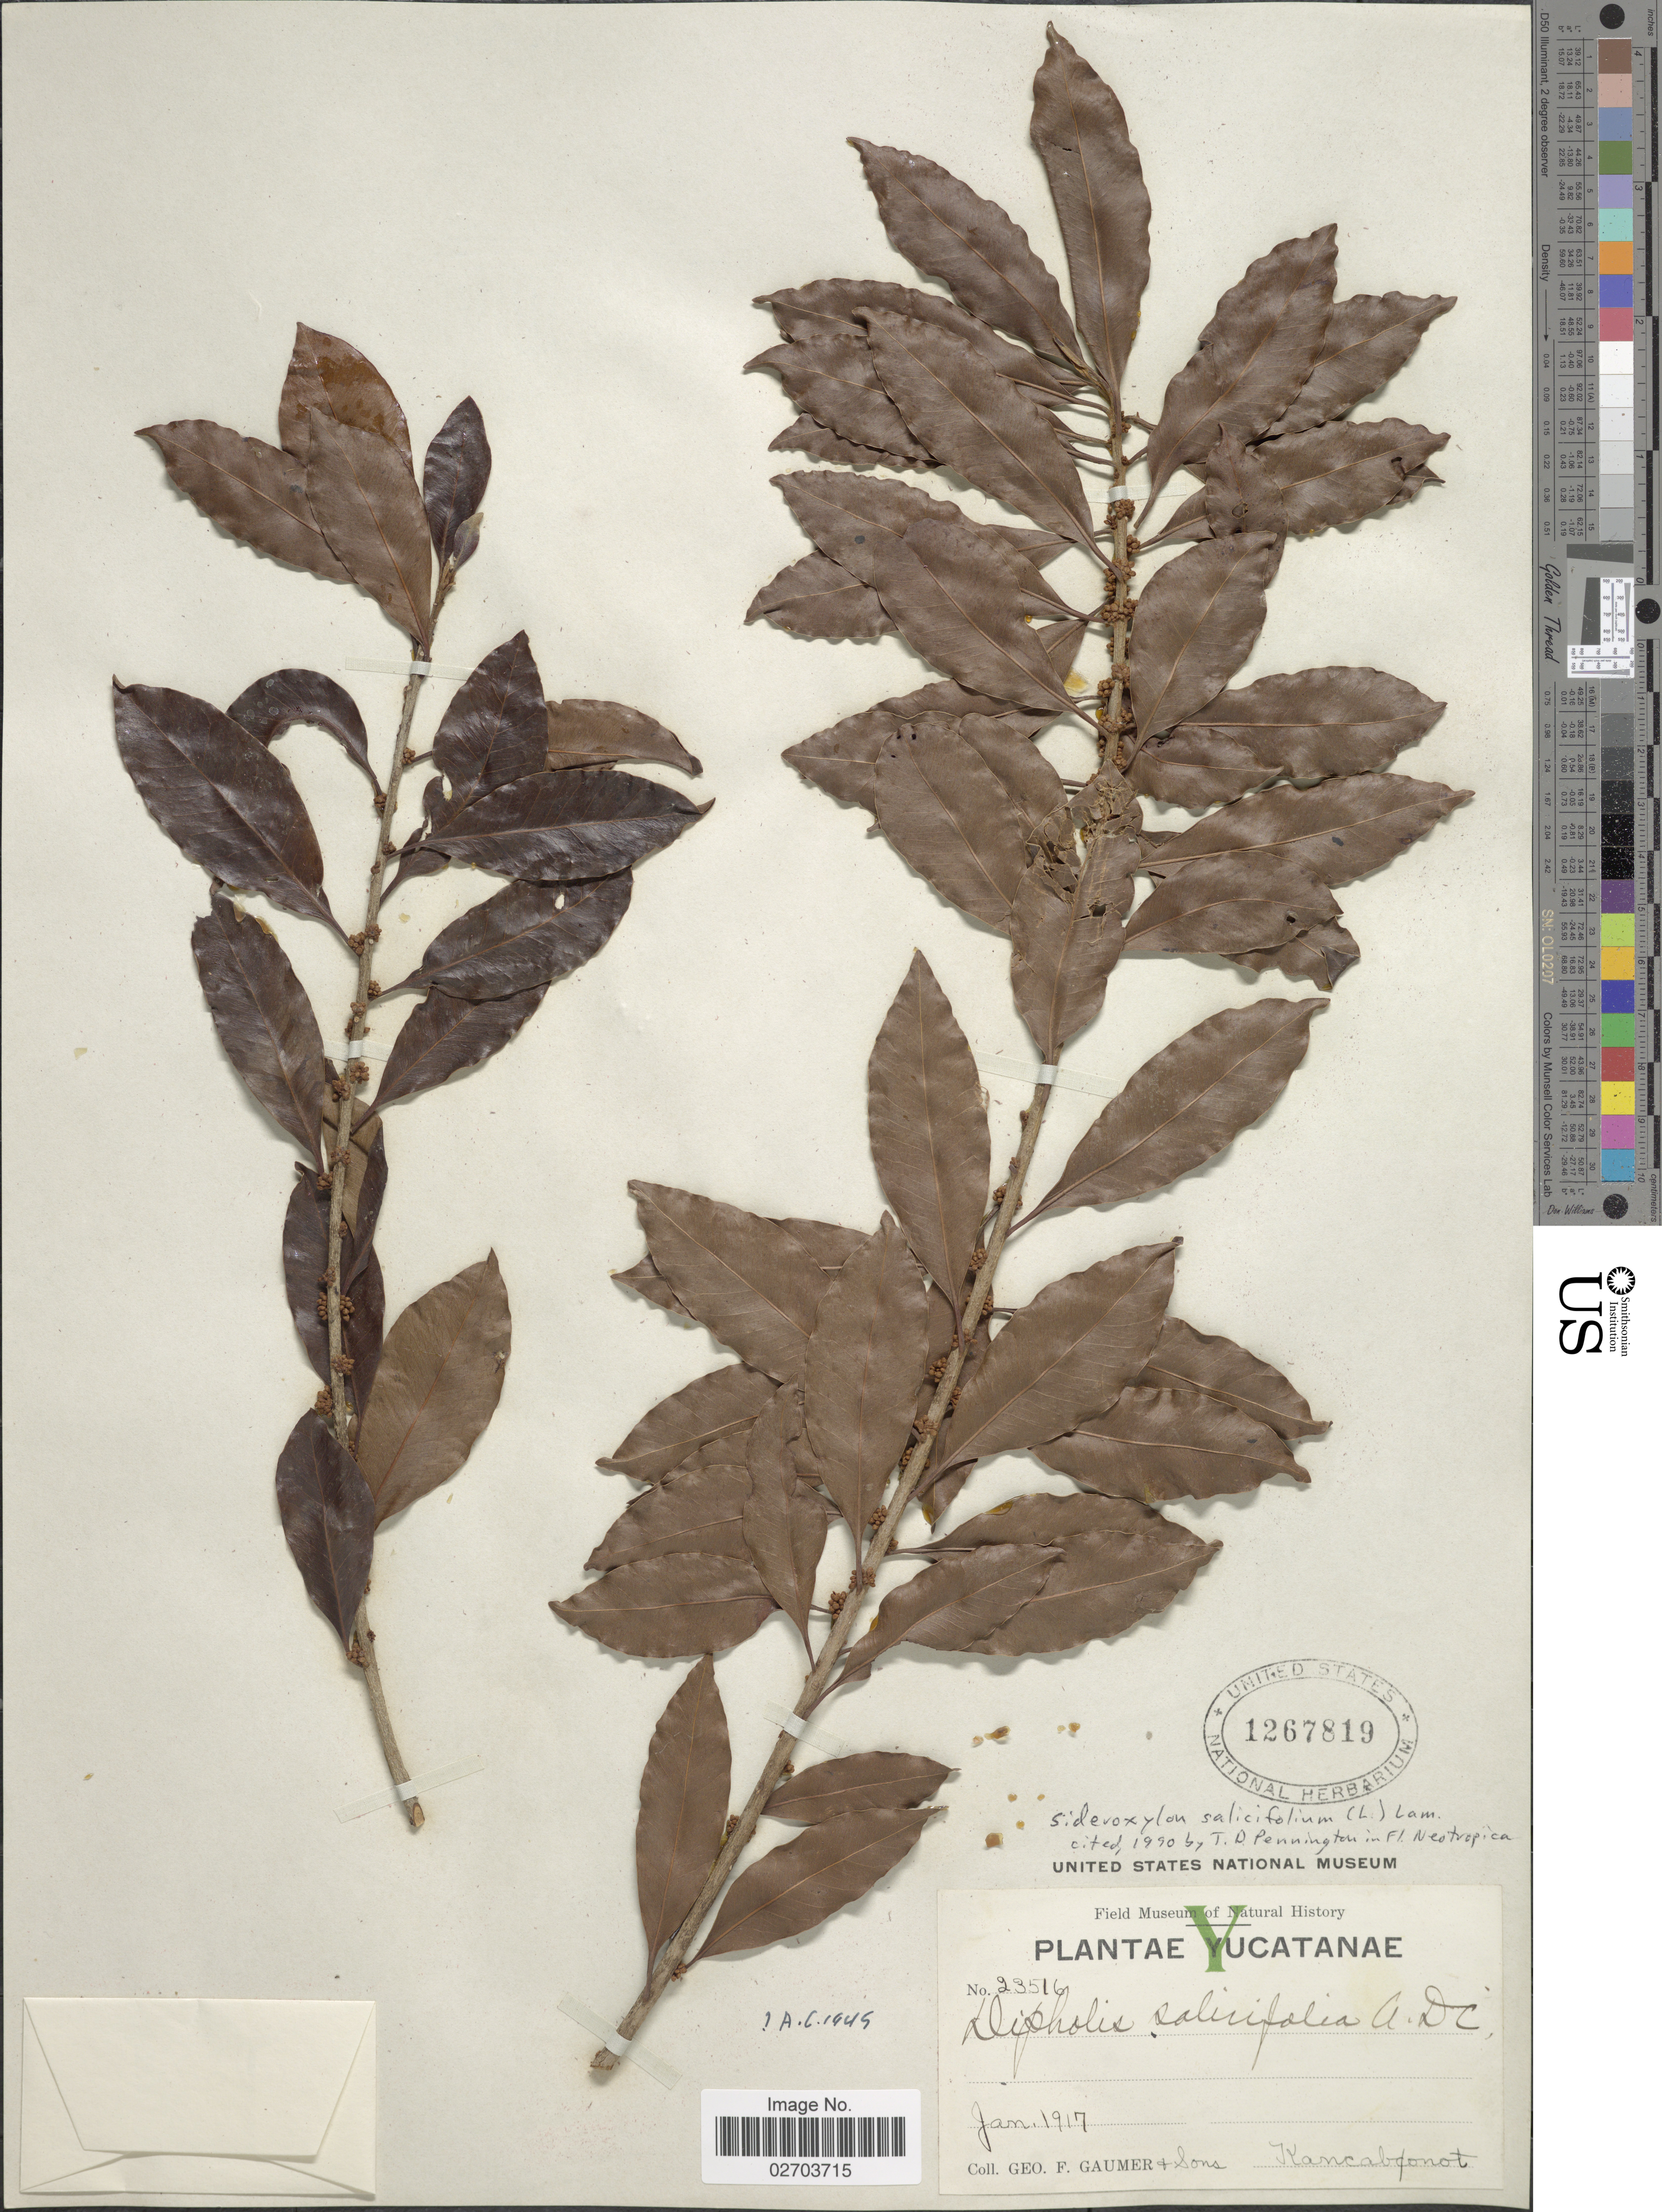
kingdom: Plantae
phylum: Tracheophyta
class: Magnoliopsida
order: Ericales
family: Sapotaceae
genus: Sideroxylon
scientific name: Sideroxylon salicifolium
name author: (L.) Lam.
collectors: G. F. Gaumer & et al.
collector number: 23516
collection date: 1917-01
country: Mexico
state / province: Yucatán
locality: Yucatanae, Kancabzonot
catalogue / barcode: US 1267819